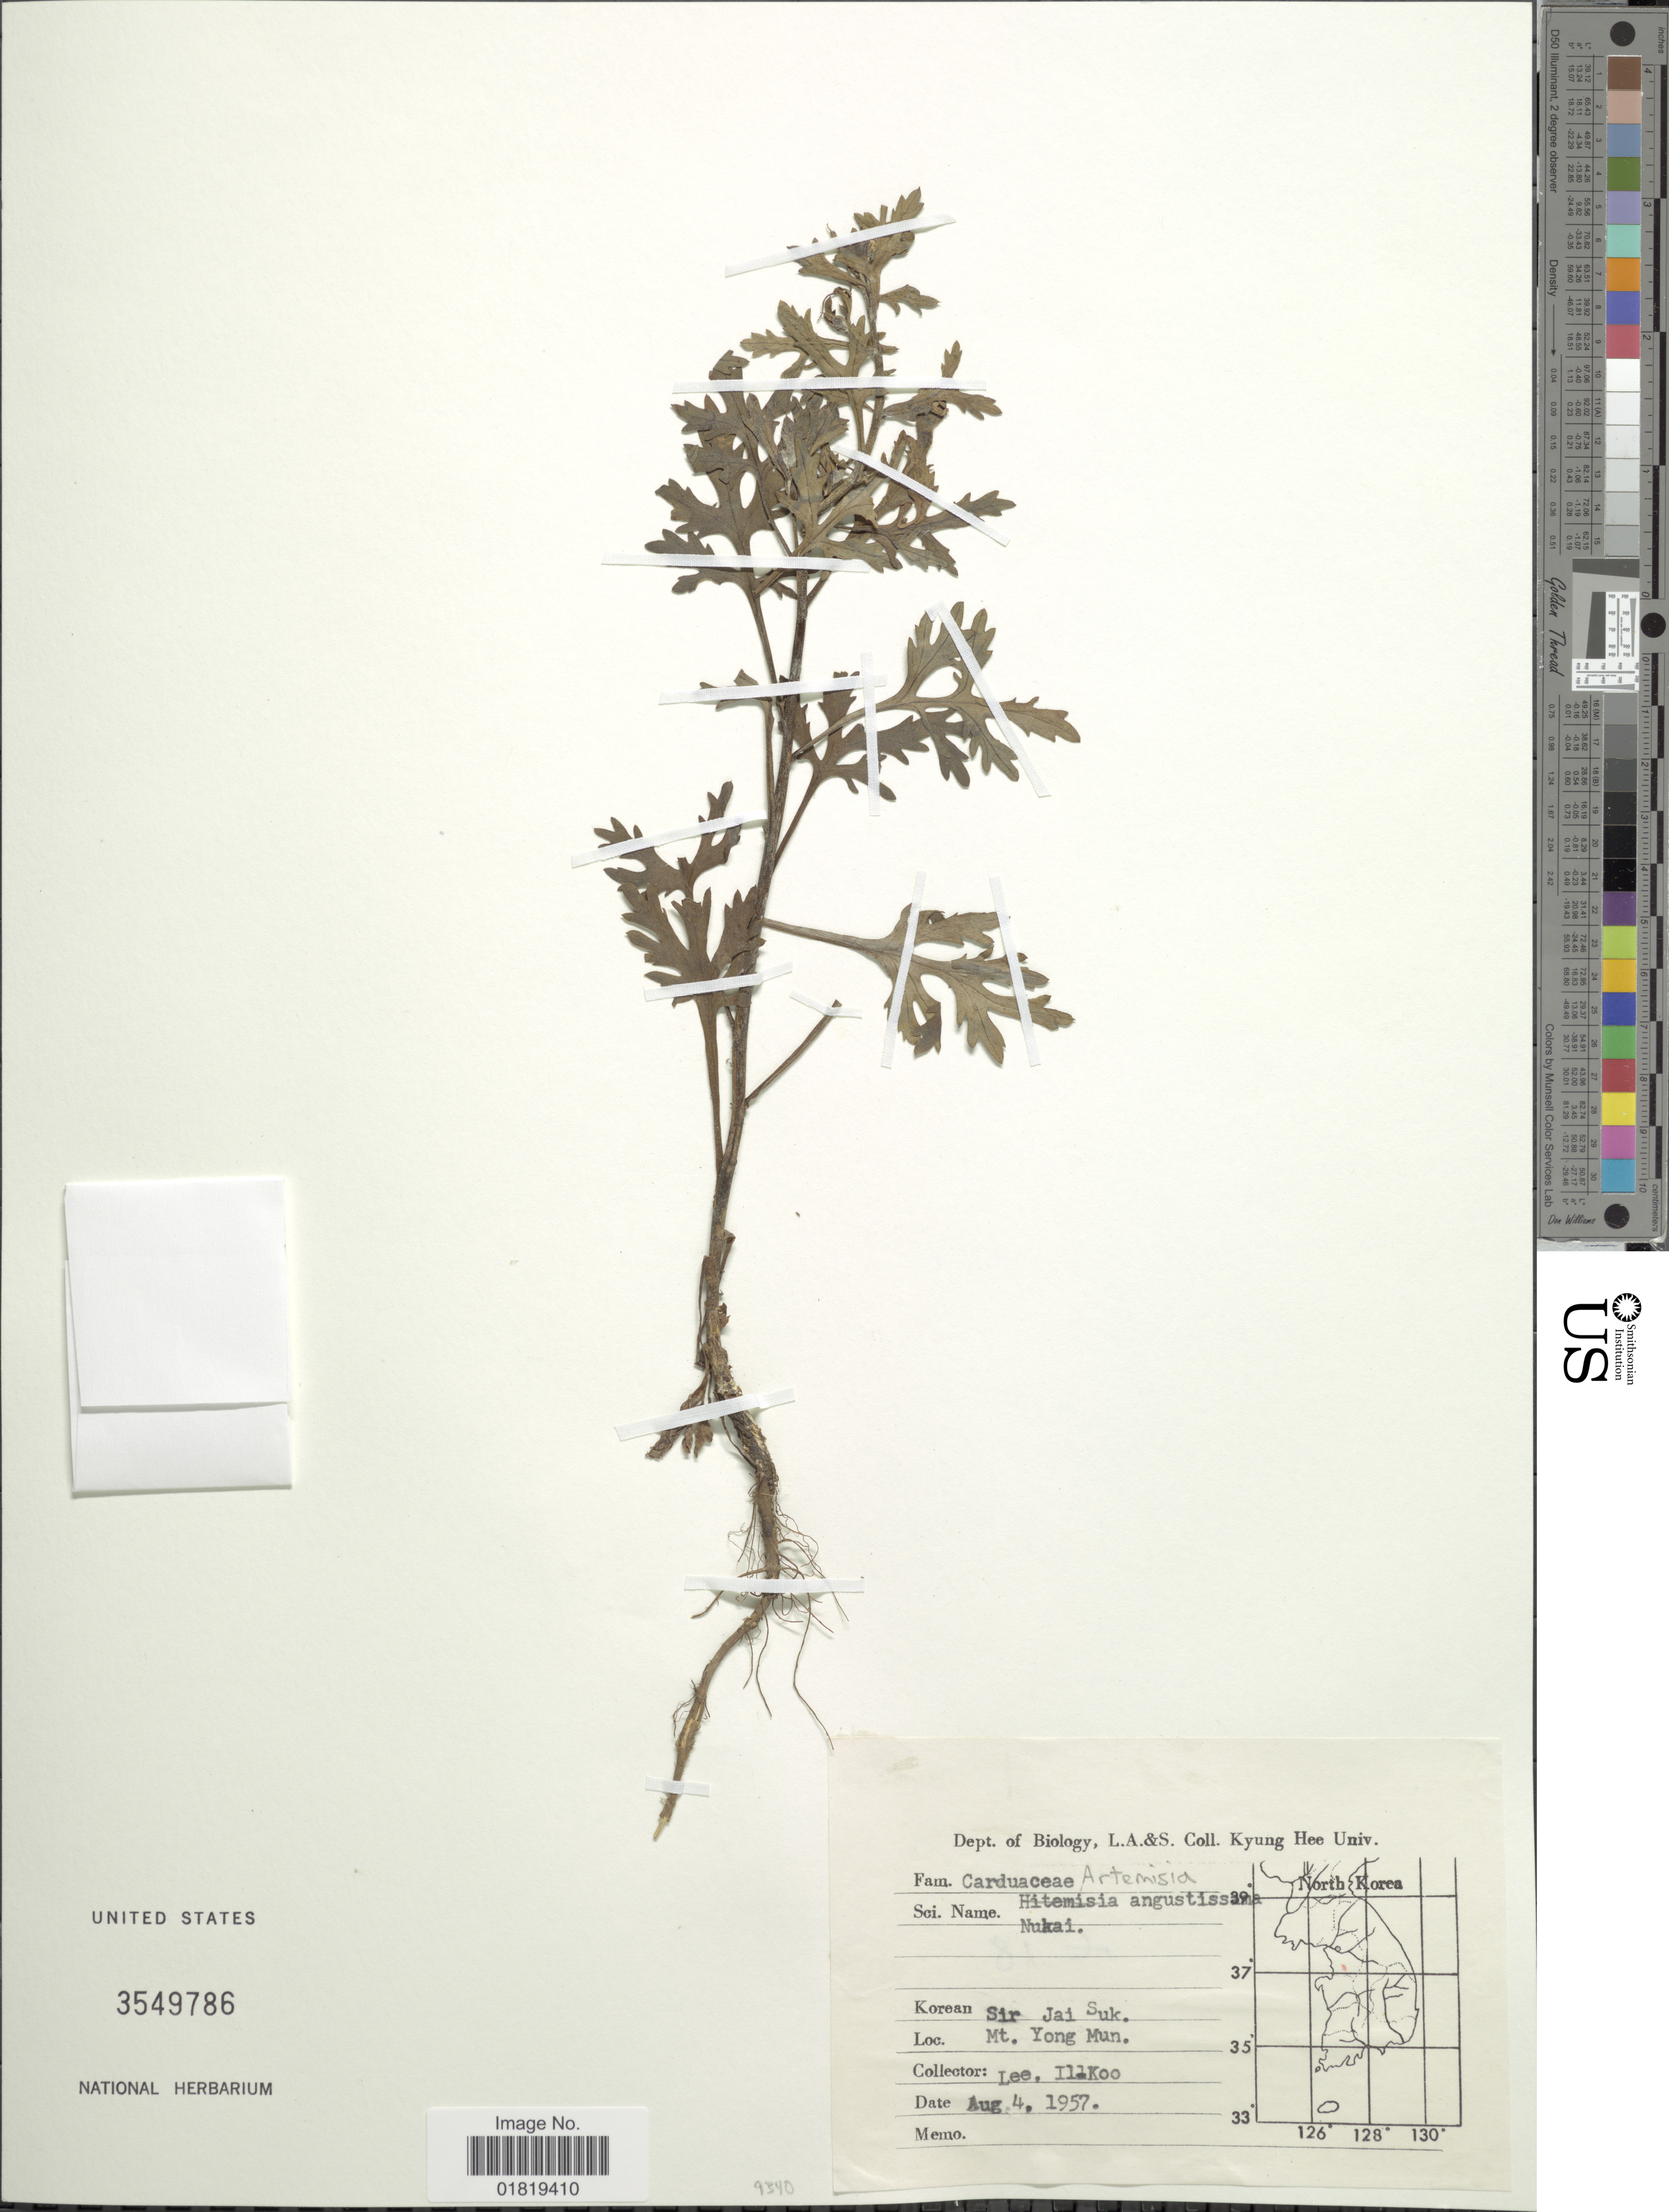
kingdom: Plantae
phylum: Tracheophyta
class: Magnoliopsida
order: Asterales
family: Asteraceae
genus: Artemisia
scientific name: Artemisia sp.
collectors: I. Lee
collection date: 1957-08-04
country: South Korea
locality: Mt. Yong Mun.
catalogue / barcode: US 3549786